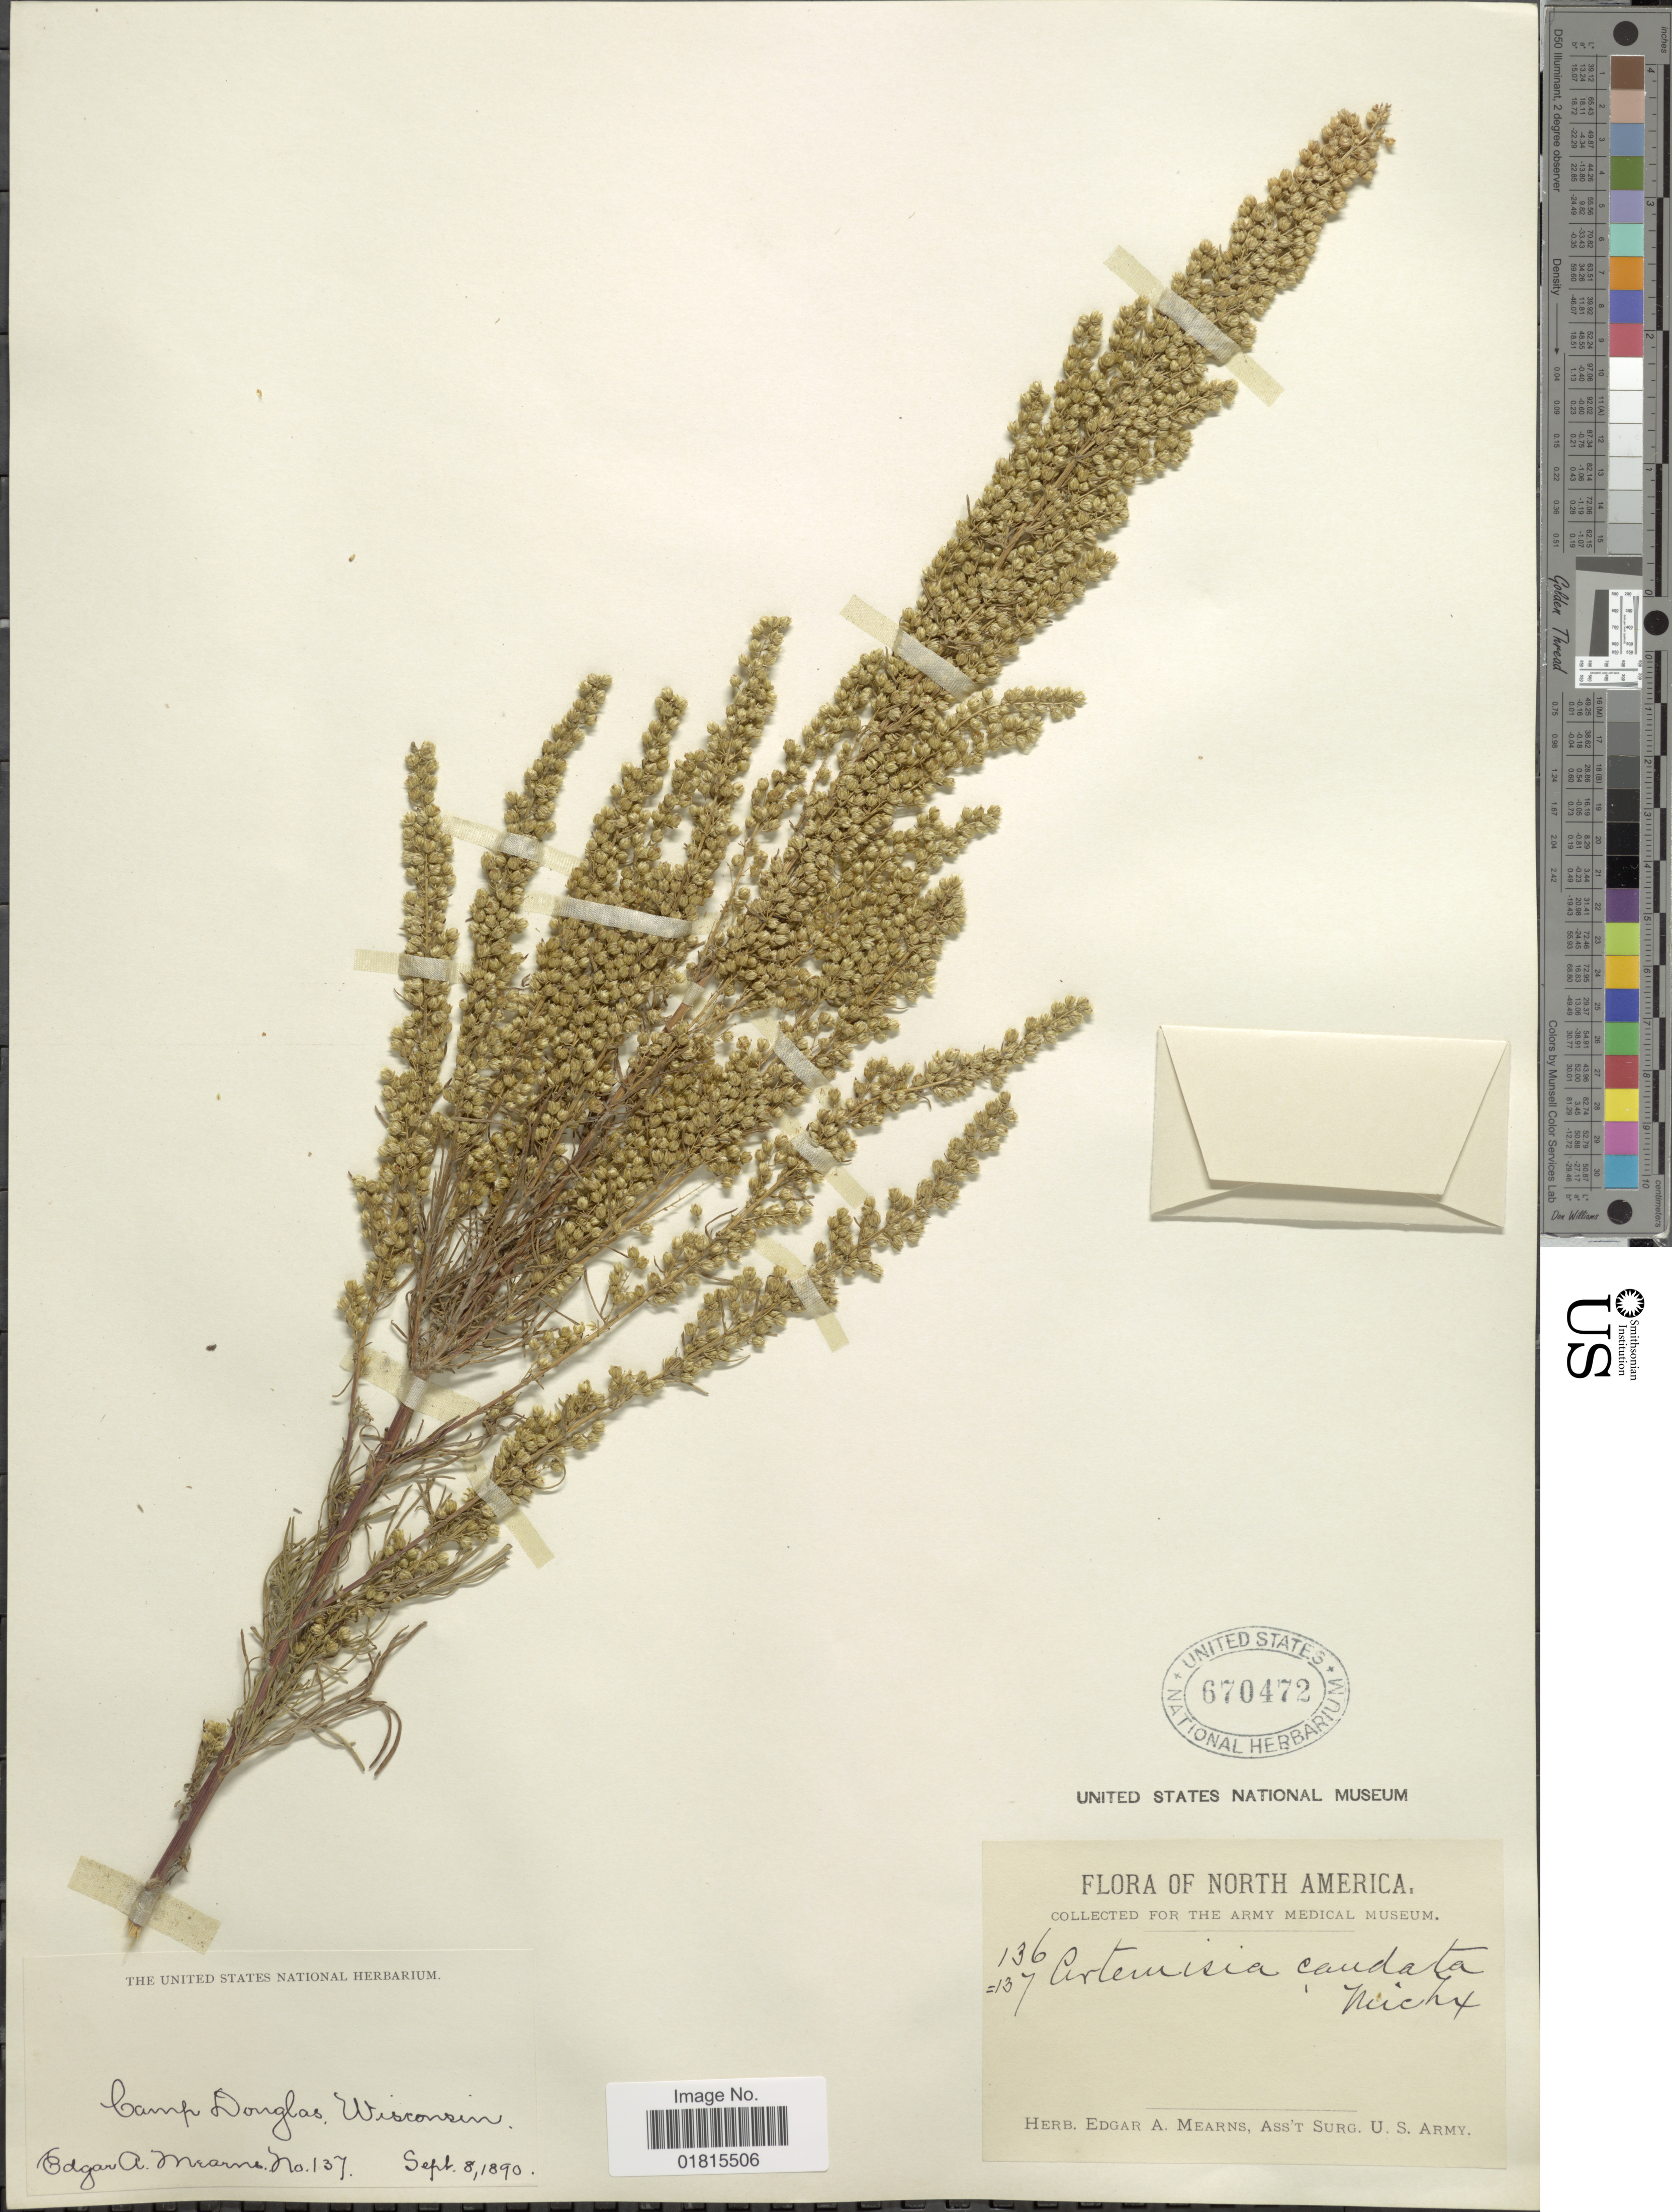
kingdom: Plantae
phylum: Tracheophyta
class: Magnoliopsida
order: Asterales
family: Asteraceae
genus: Artemisia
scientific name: Artemisia forwoodii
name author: S. Watson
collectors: E. A. Mearns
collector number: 137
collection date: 1890-09-08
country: United States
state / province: Wisconsin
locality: Camp Douglas, Wisconsin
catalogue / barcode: US 670472